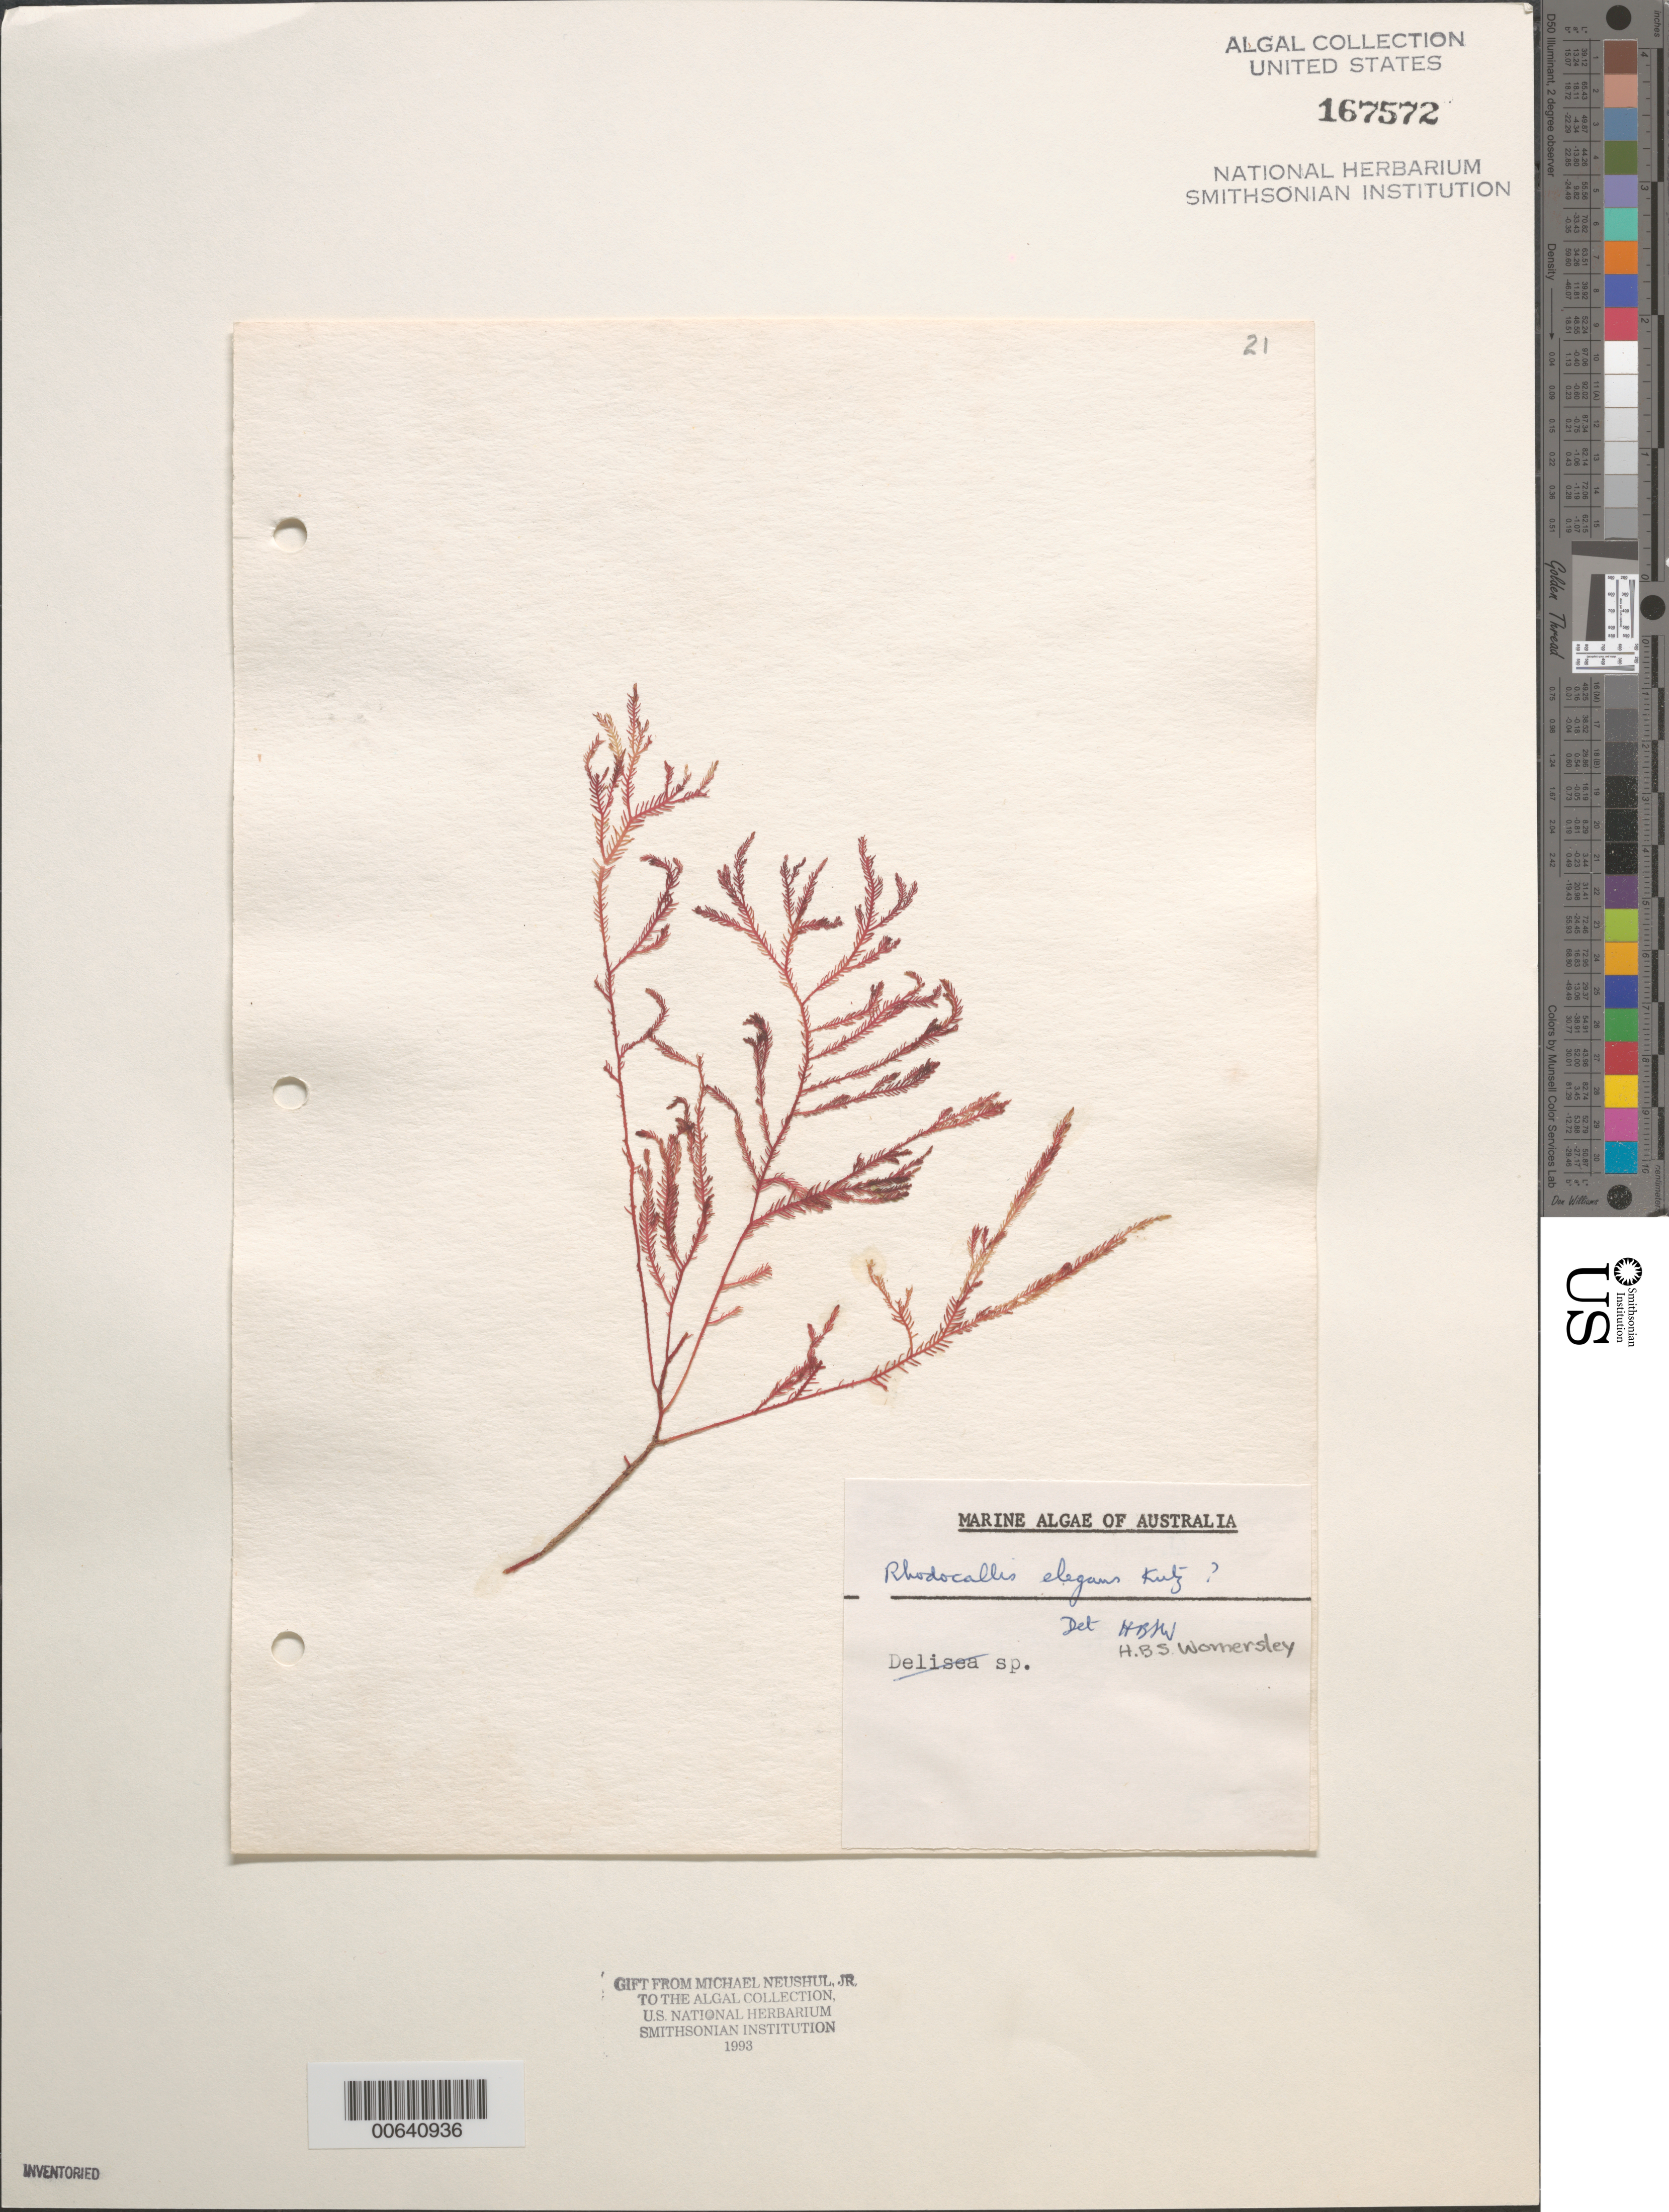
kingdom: Plantae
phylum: Rhodophyta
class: Florideophyceae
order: Ceramiales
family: Callithamniaceae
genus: Rhodocallis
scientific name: Rhodocallis elegans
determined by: Womersley, H. B. S.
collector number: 21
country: Australia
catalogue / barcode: US 167572